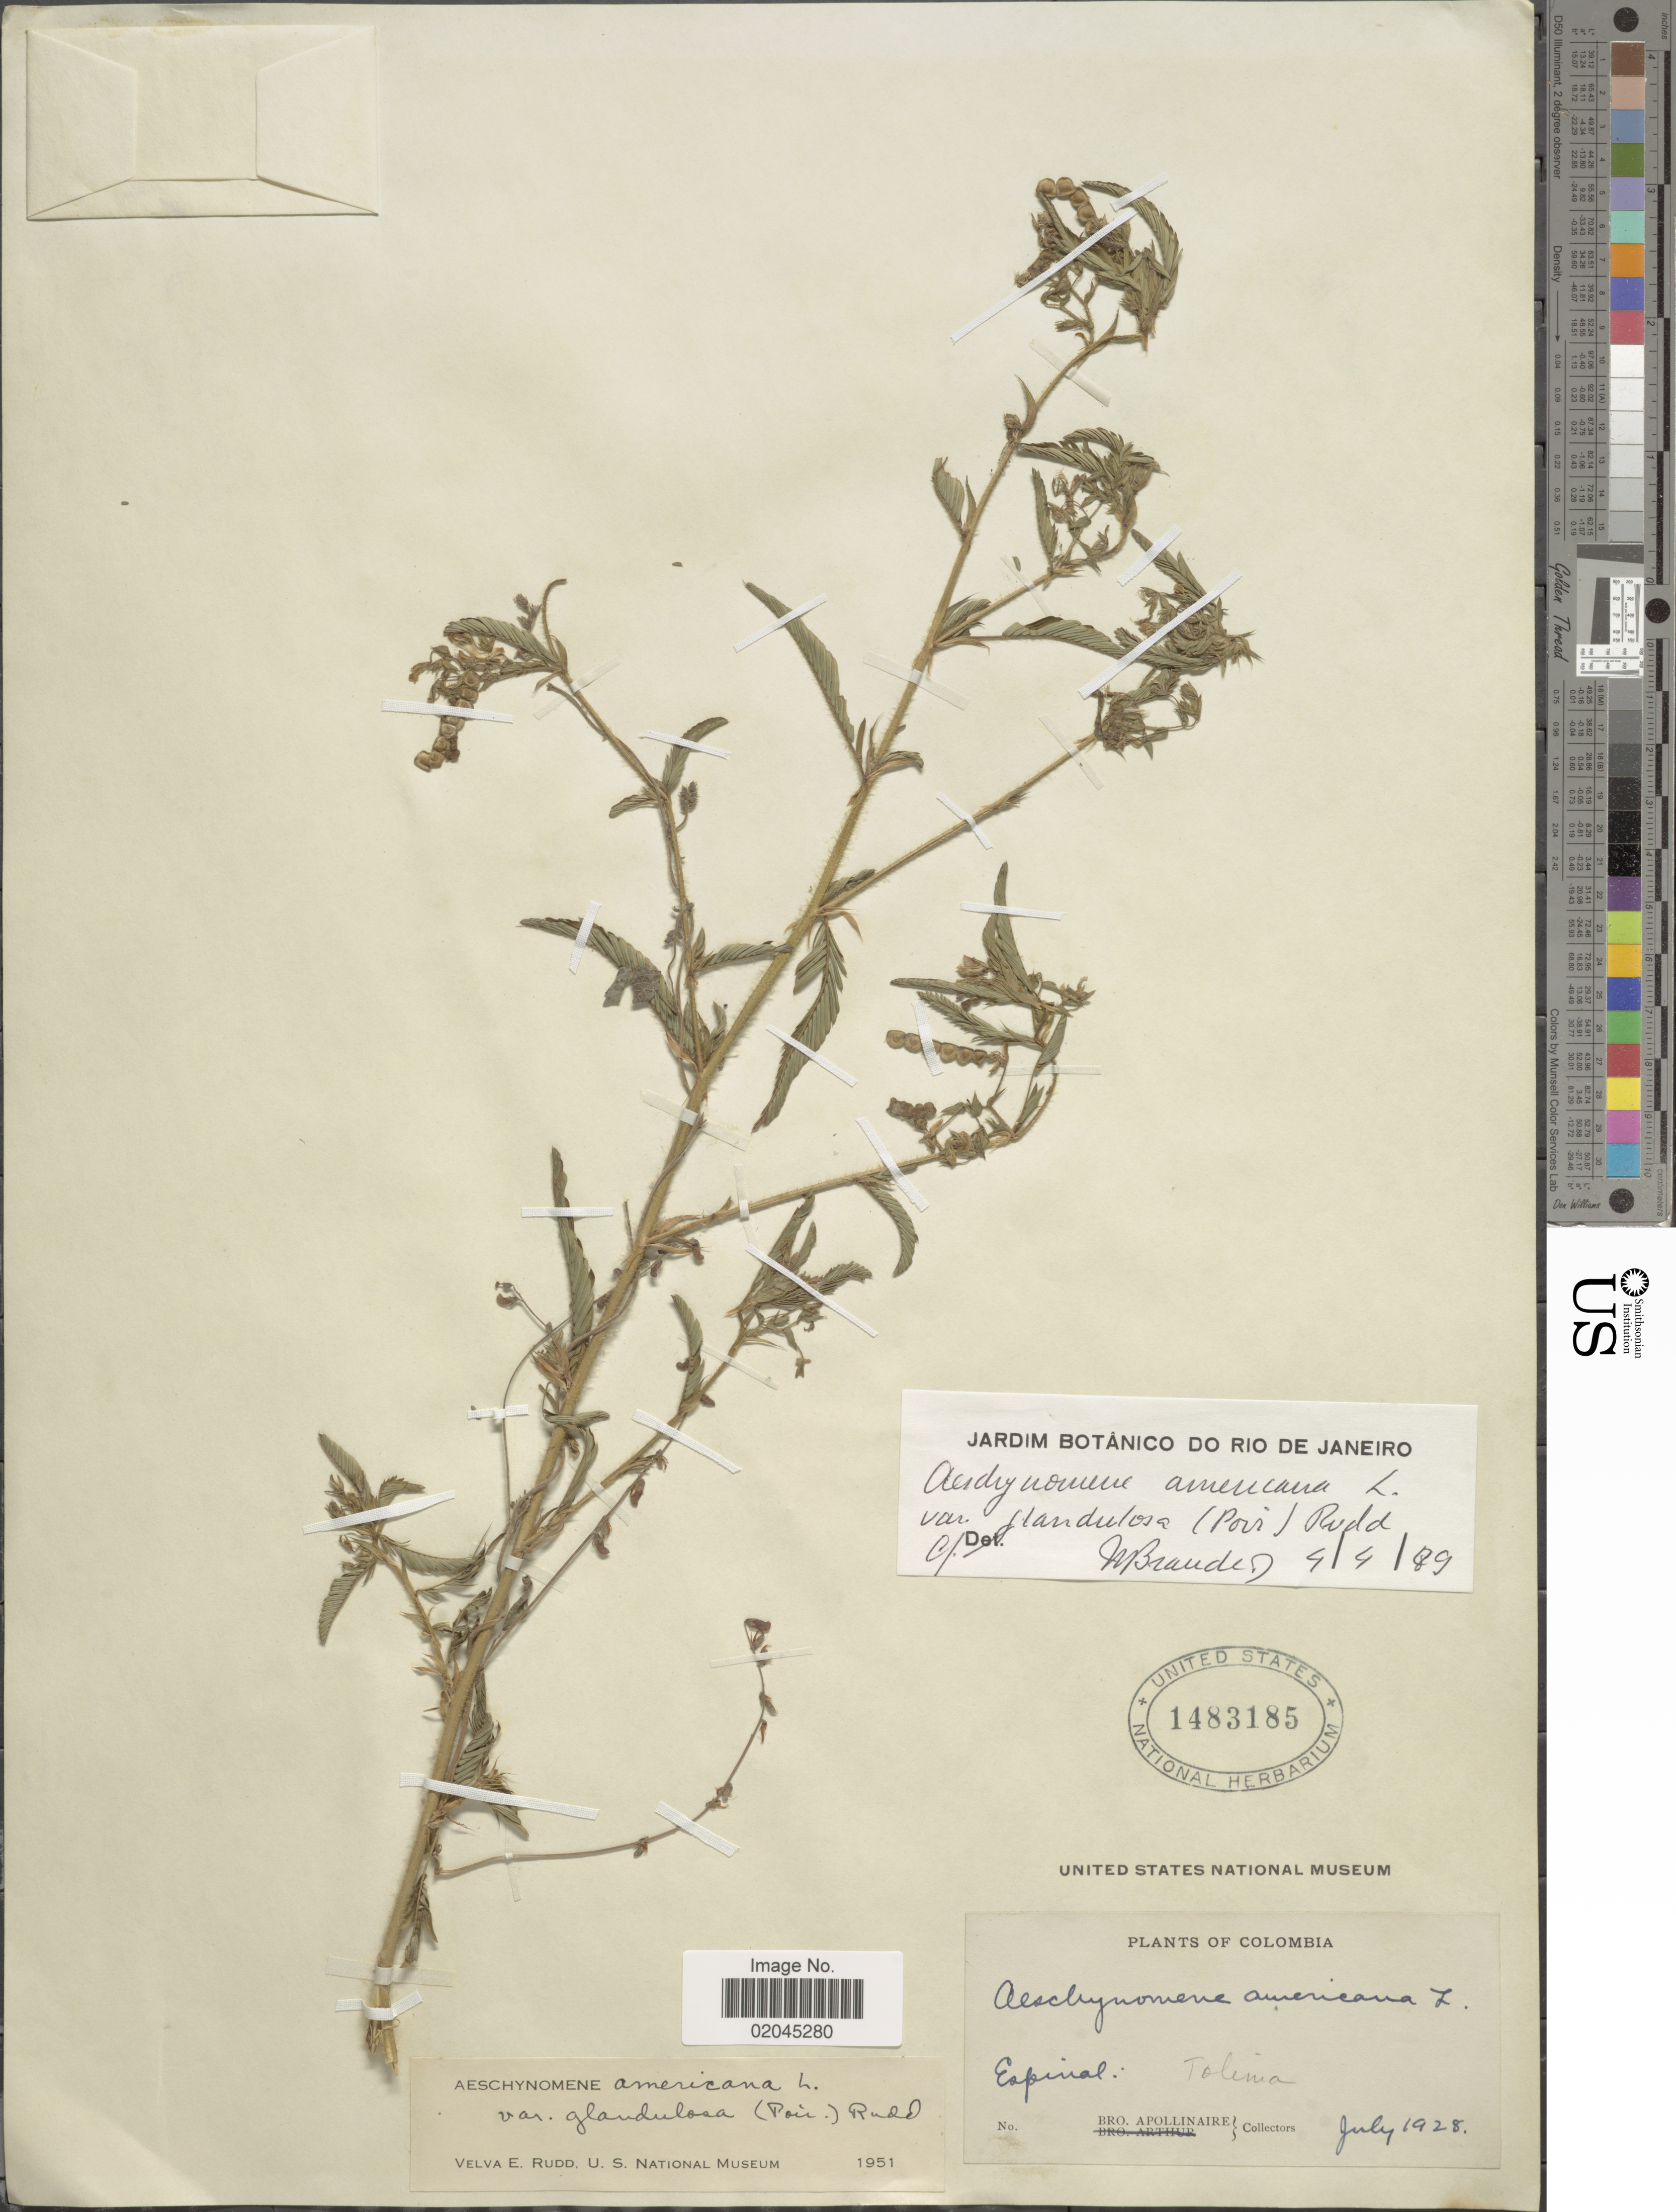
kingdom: Plantae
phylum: Tracheophyta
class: Magnoliopsida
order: Fabales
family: Fabaceae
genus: Aeschynomene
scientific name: Aeschynomene americana var. americana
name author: L.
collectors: Bro. Apollinaire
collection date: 1928-07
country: Colombia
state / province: Tolima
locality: Espinal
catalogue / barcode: US 1483185